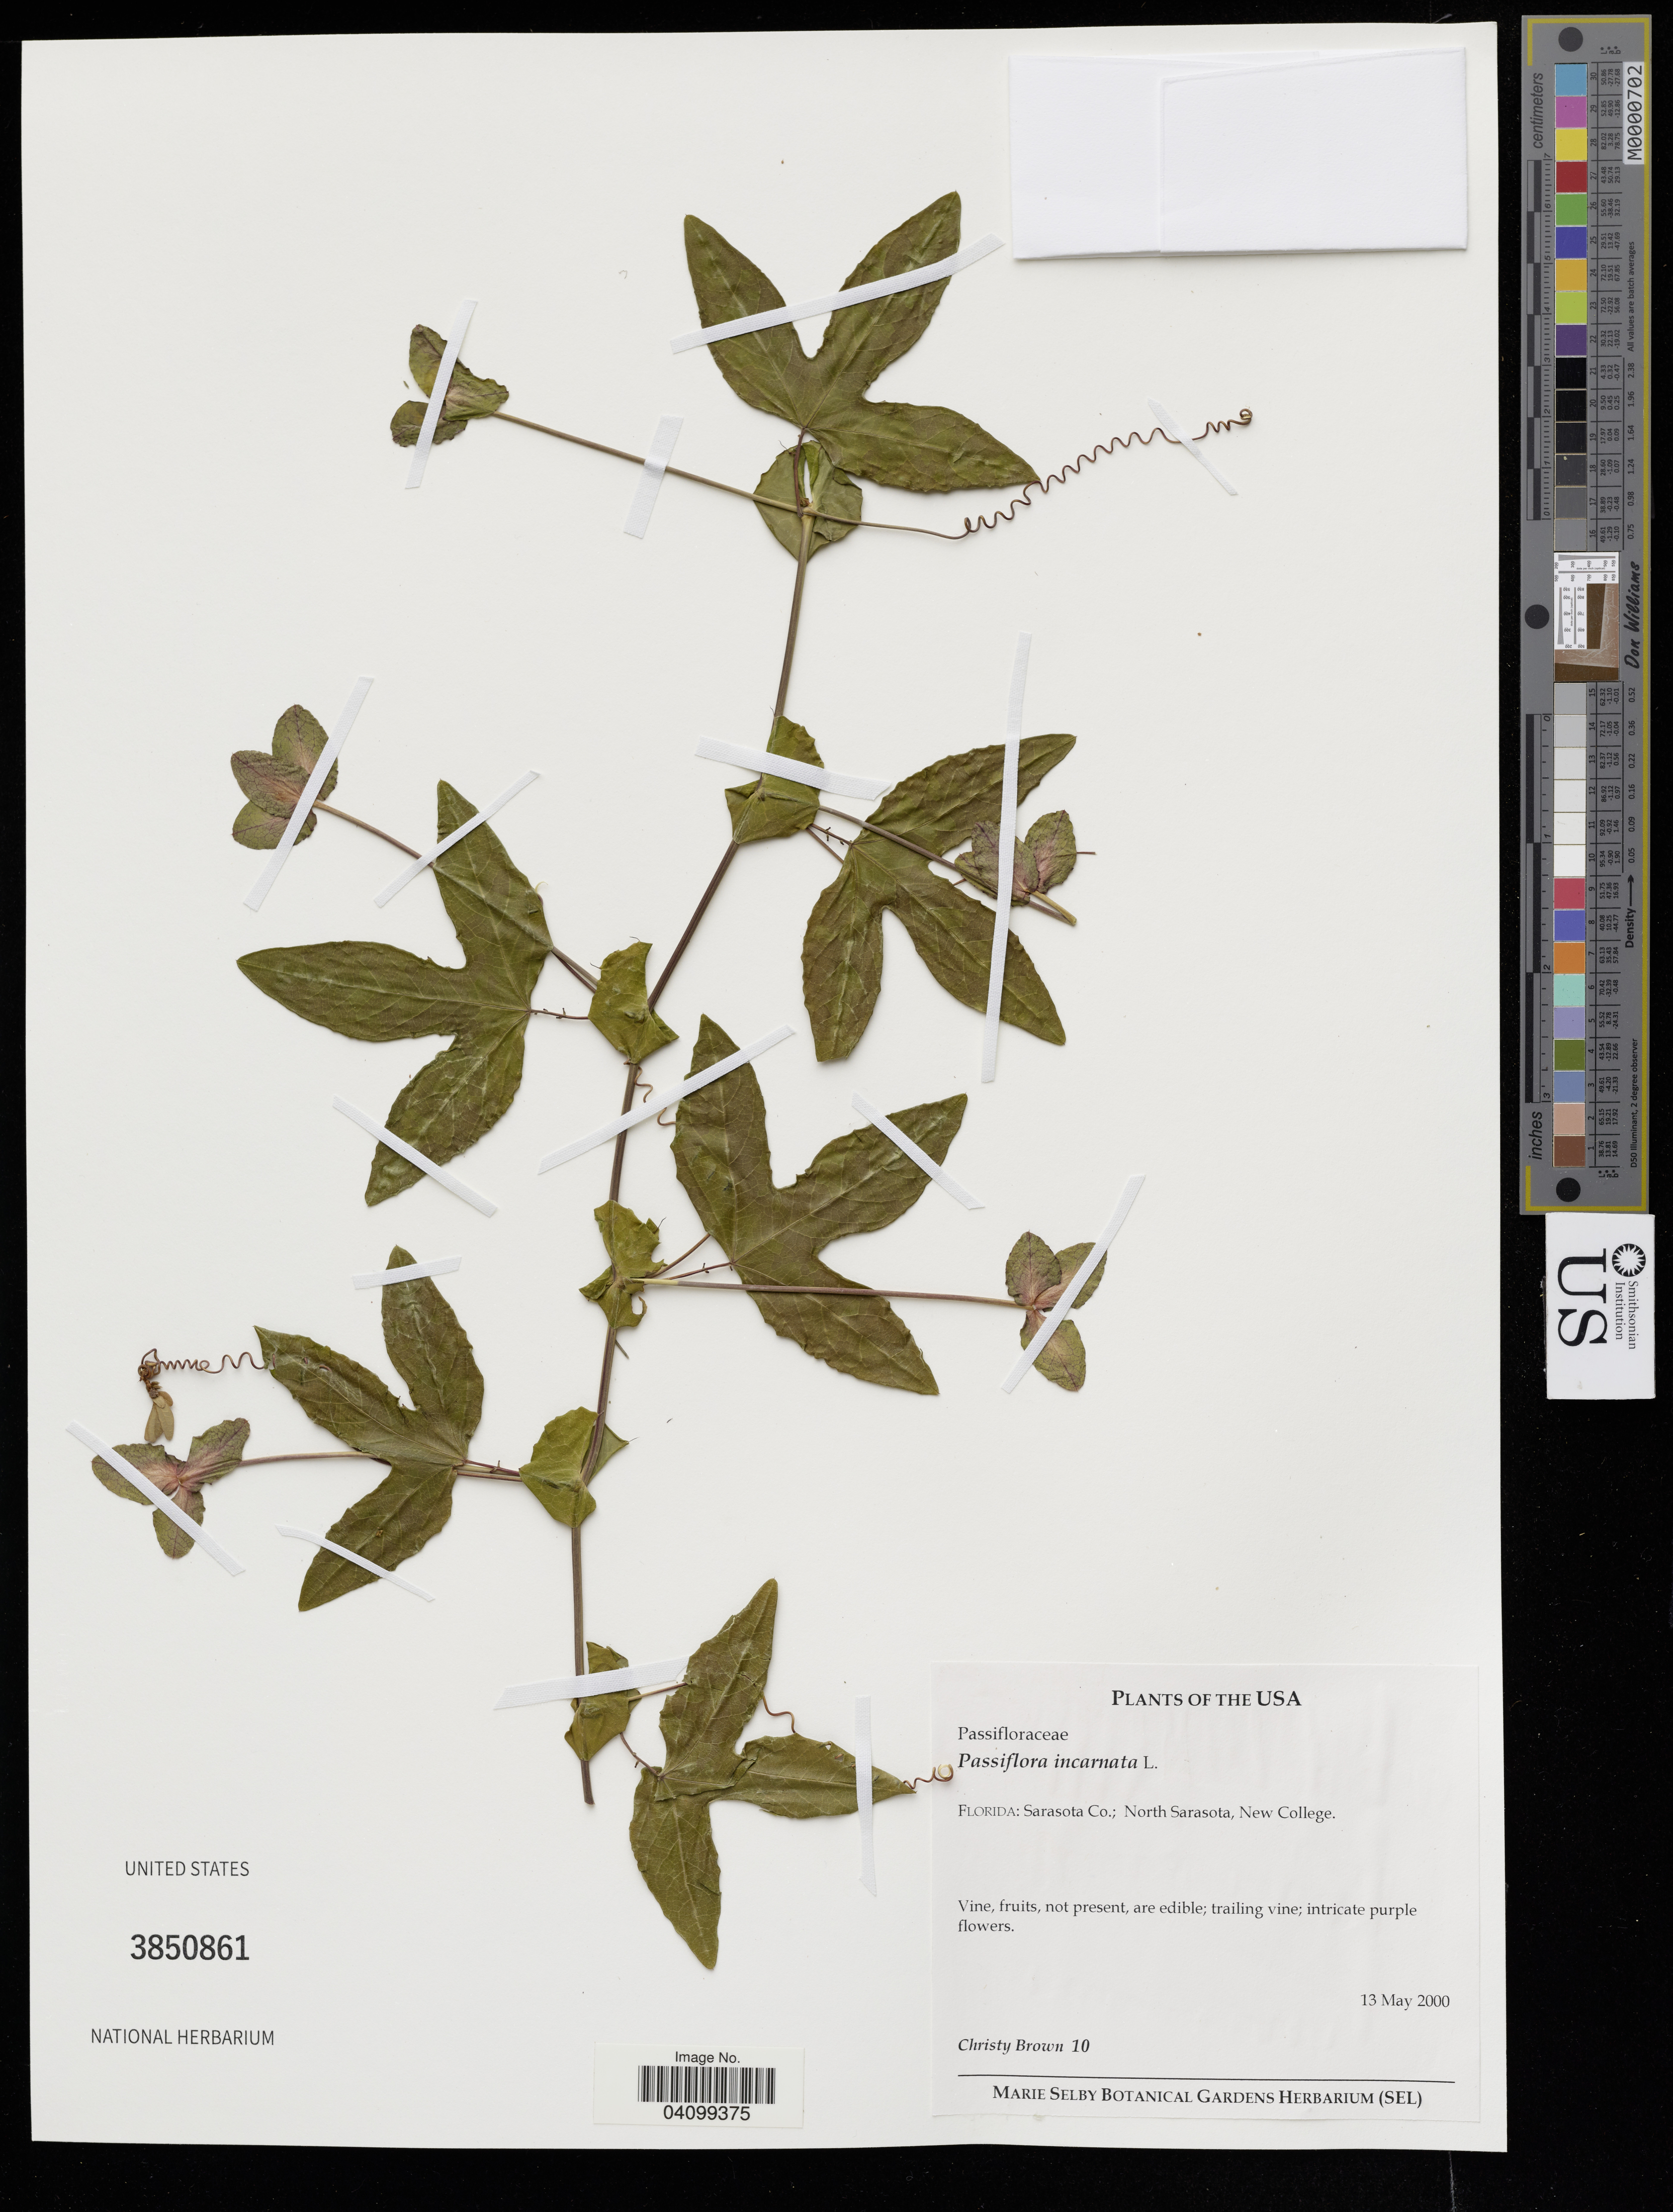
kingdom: Plantae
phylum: Tracheophyta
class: Magnoliopsida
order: Malpighiales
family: Passifloraceae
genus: Passiflora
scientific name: Passiflora incarnata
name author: L.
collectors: C. Brown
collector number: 10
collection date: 2000-05-13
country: United States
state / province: Florida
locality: Sarasota Co.; North Sarasota, New College.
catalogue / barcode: US 3850861